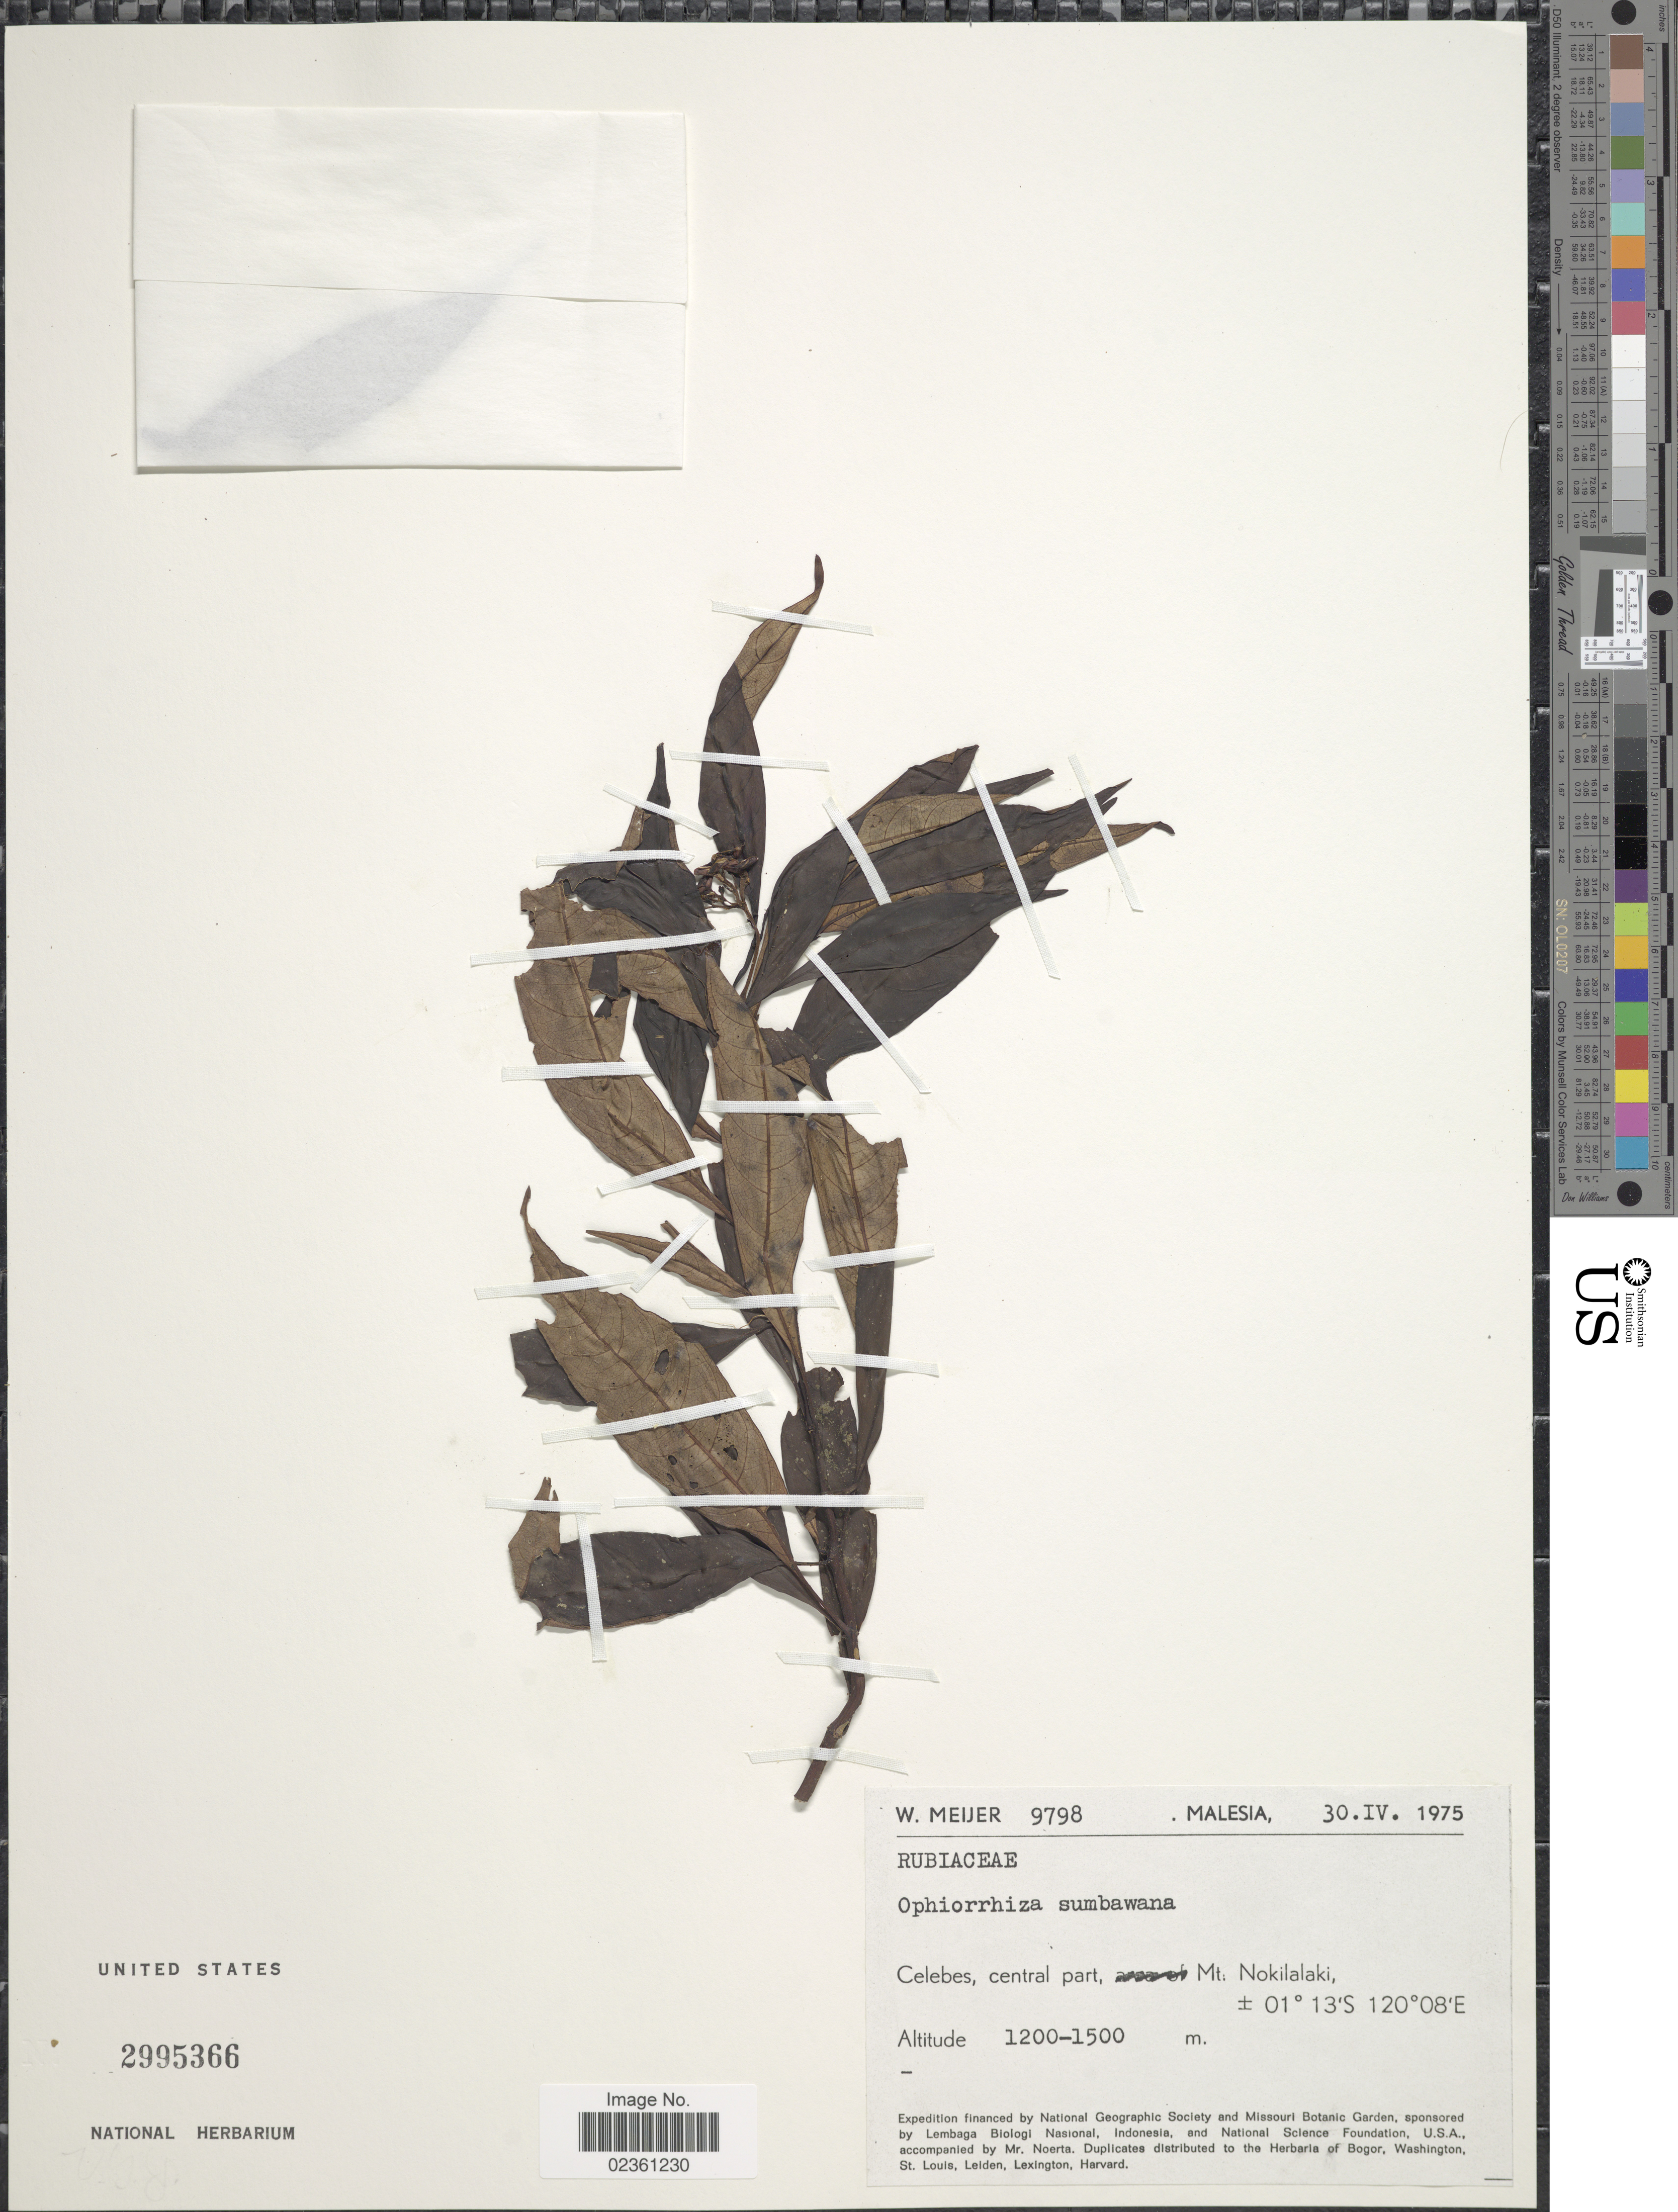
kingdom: Plantae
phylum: Tracheophyta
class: Magnoliopsida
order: Gentianales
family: Rubiaceae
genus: Ophiorrhiza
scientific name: Ophiorrhiza sumbawana Valeton sp. nov. ined.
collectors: W. Meijer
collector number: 9798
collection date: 1975-04-30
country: Indonesia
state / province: Sulawesi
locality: Malesia, Celebes, central part, Mt Nokilalaki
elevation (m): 1200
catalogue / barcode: US 2995366